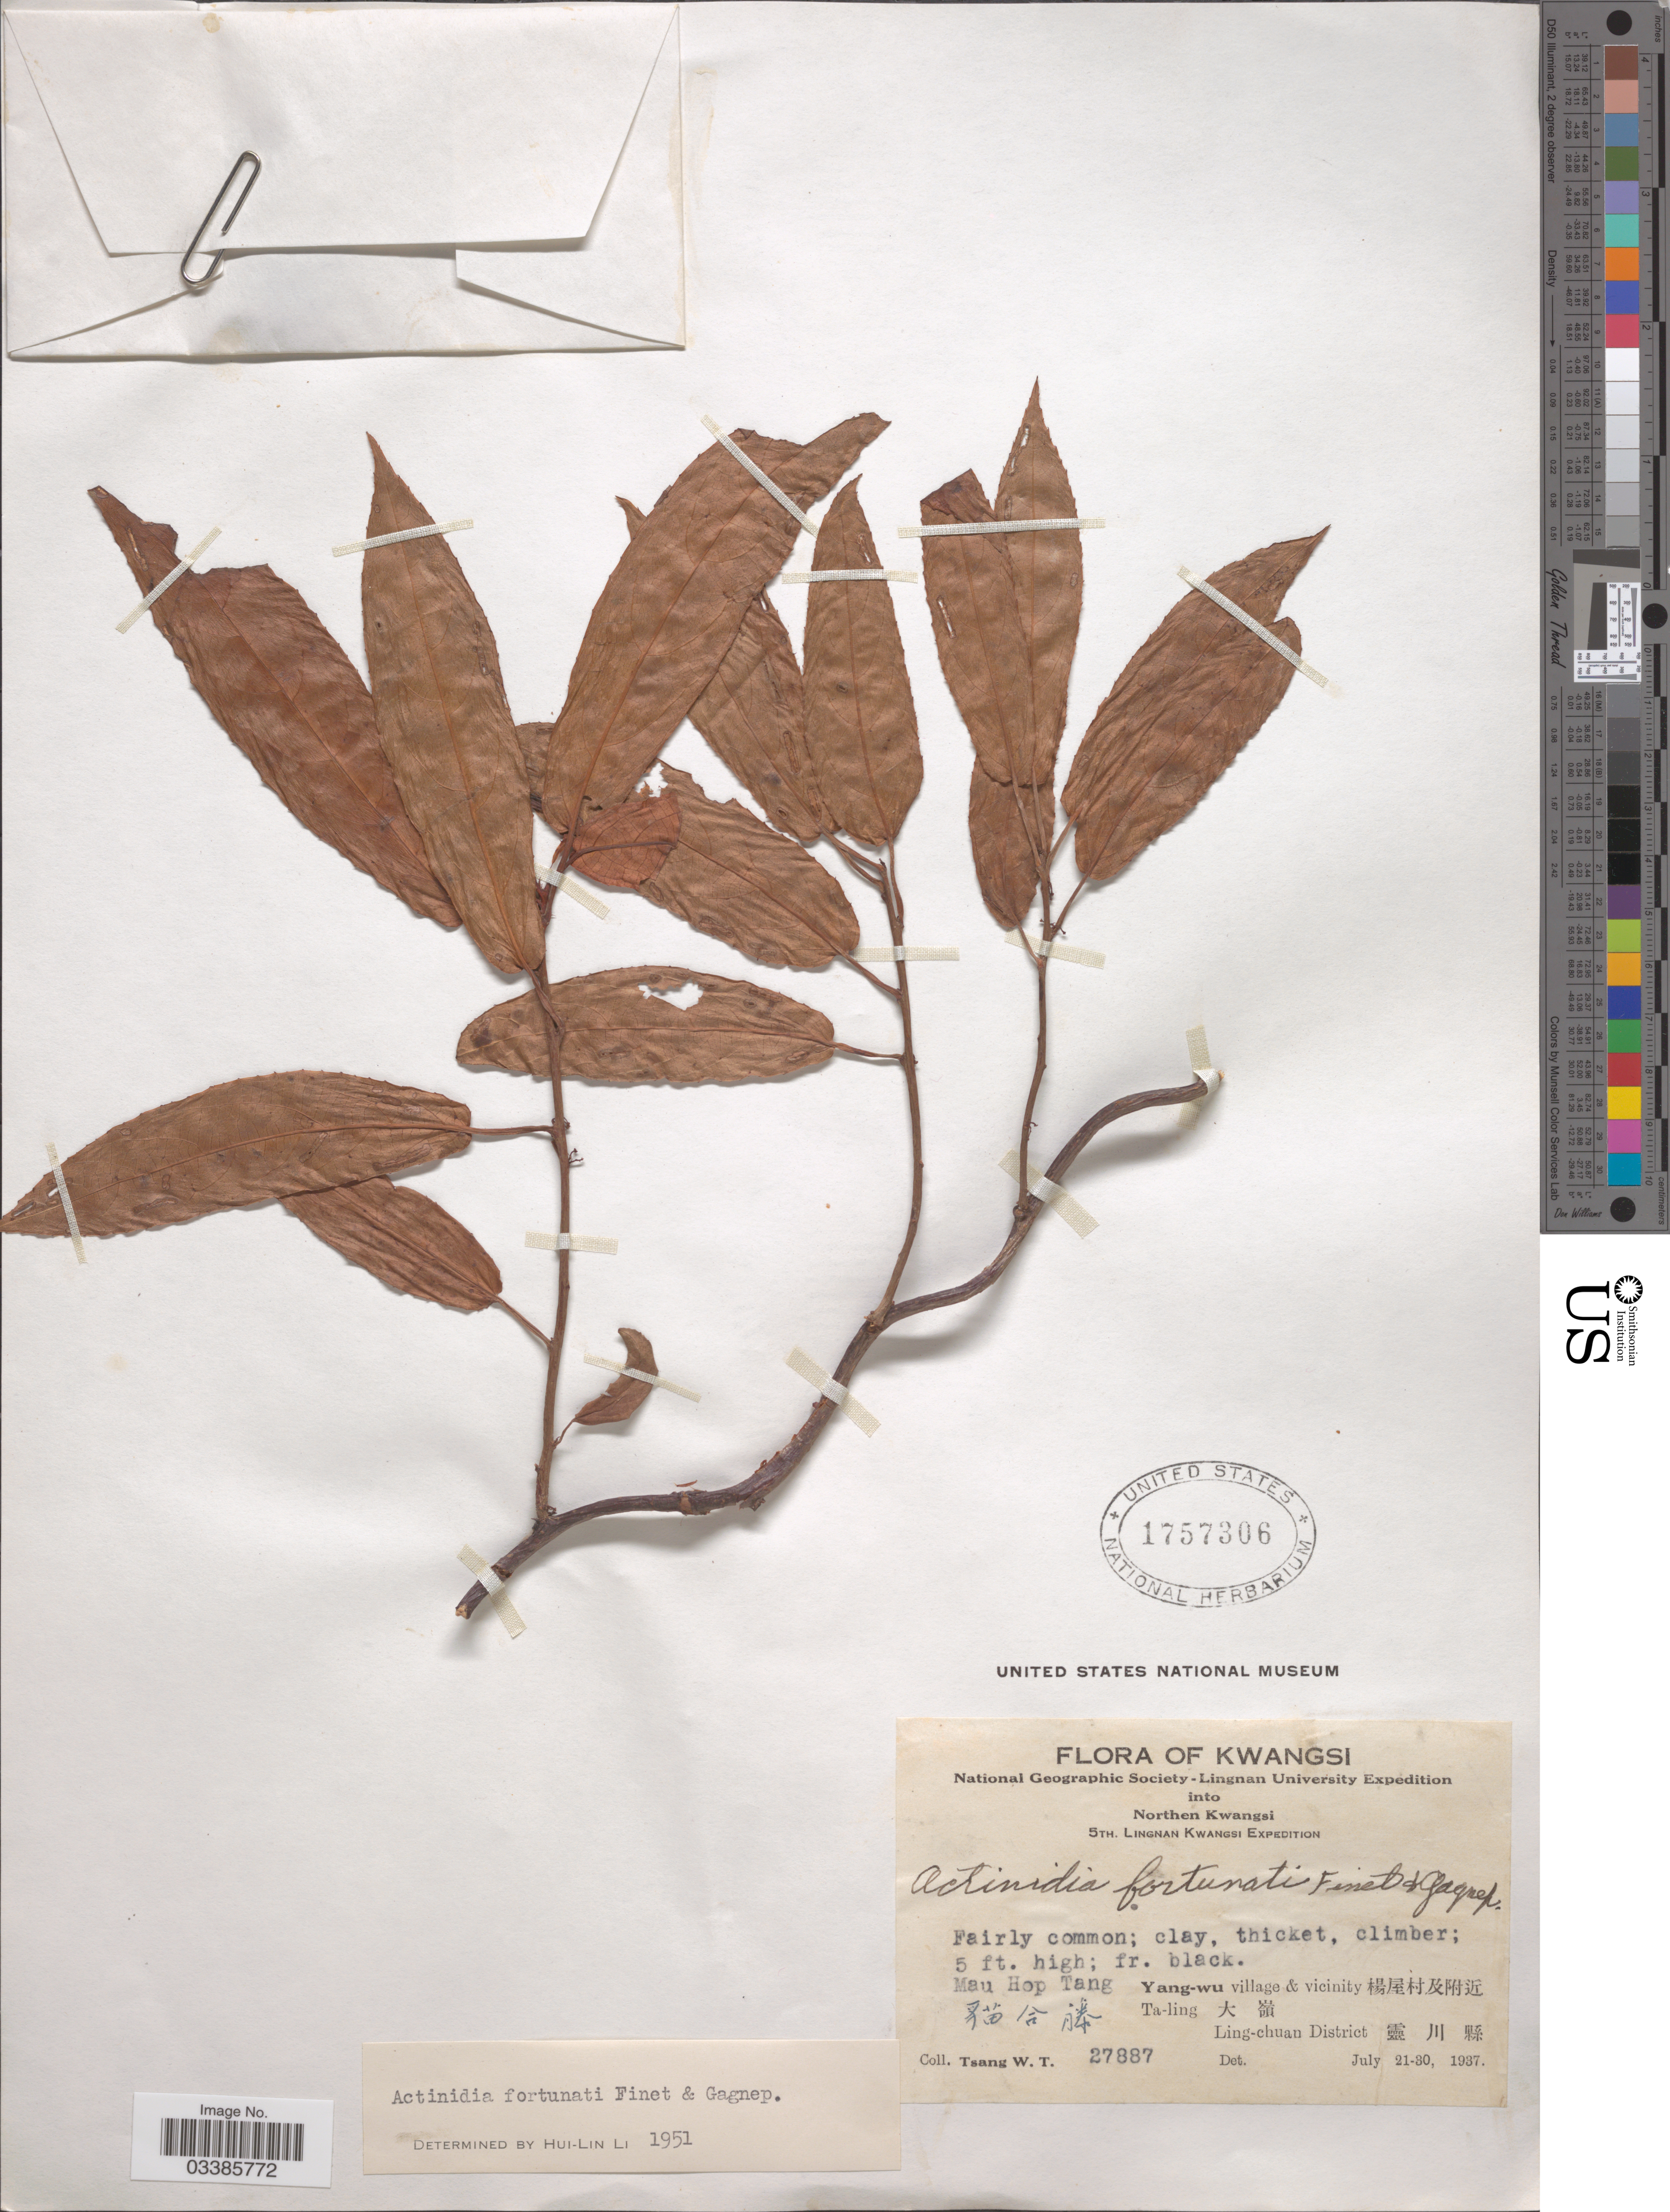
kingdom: Plantae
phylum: Tracheophyta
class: Magnoliopsida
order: Ericales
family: Actinidiaceae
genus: Actinidia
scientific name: Actinidia fortunatii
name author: Finet & Gagnep.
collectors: W. T. Tsang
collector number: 27887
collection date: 1937-07-21/1937-07-30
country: China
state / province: Guangxi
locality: Kwangsi.Northern Kwangsi. Mau Hop Tang . Yang-wu village & vicinity Ta-ling . Ling-chuan District .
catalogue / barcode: US 1757306